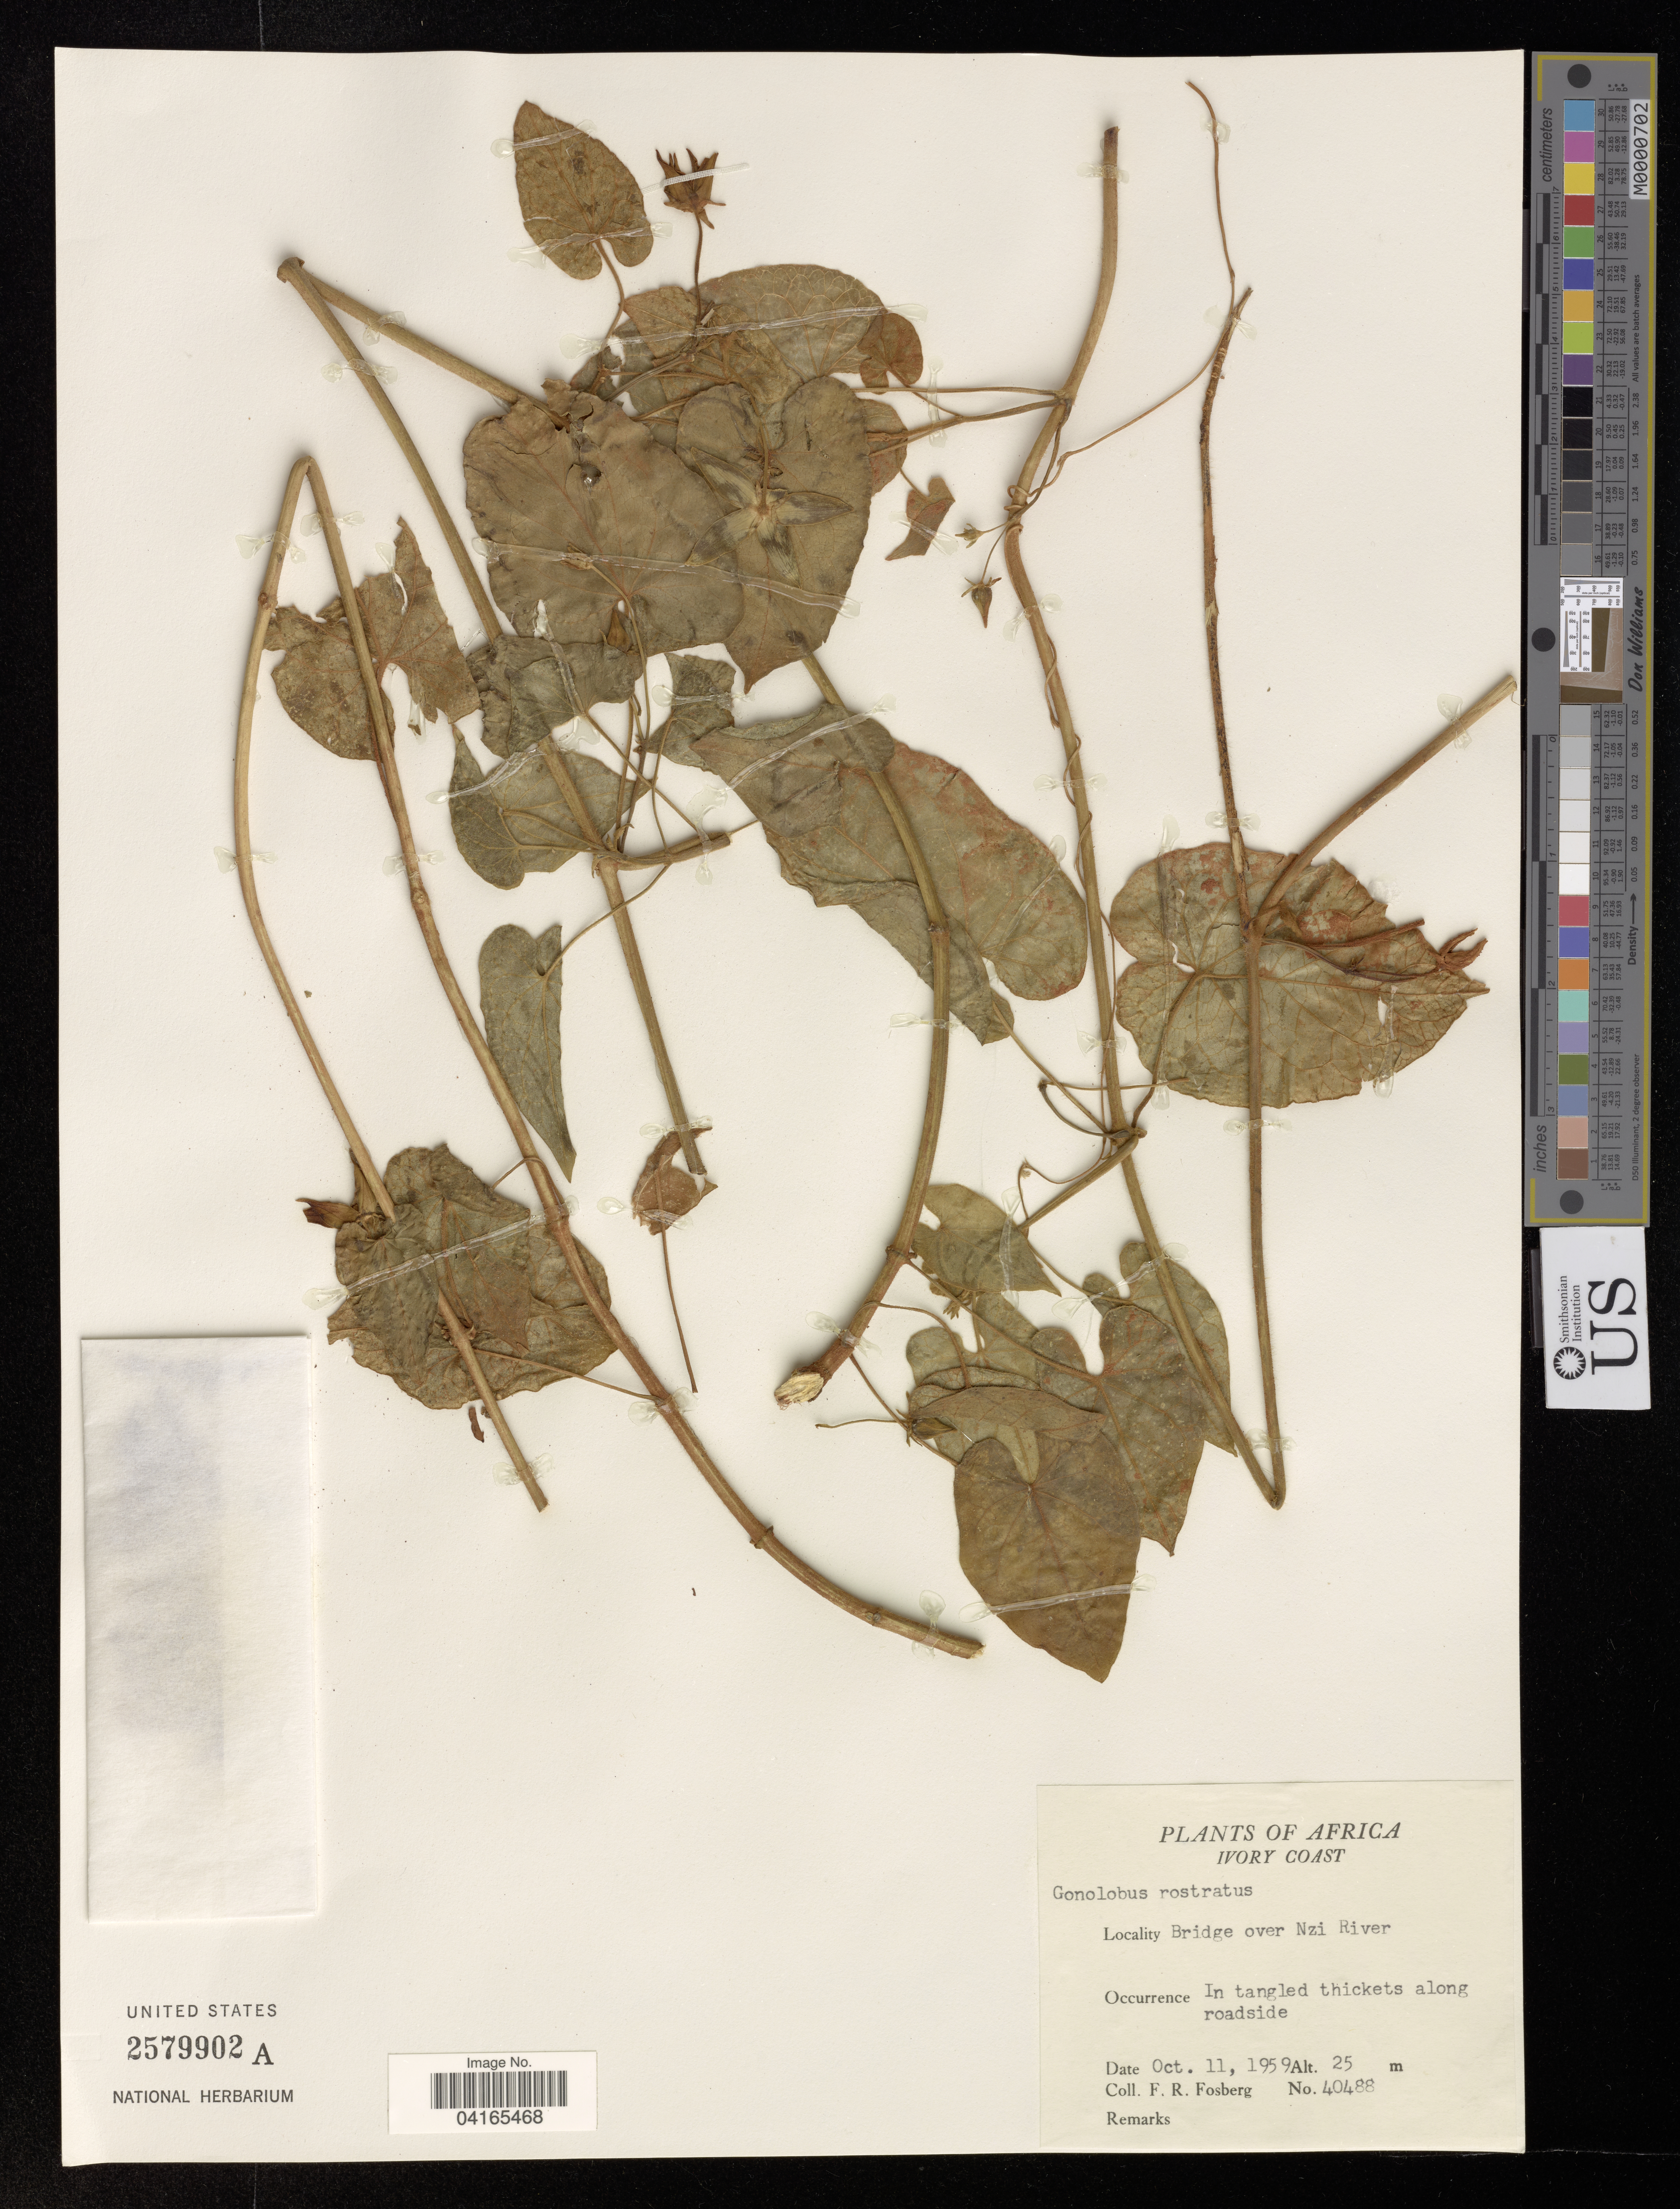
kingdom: Plantae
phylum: Tracheophyta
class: Magnoliopsida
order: Gentianales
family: Apocynaceae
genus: Gonolobus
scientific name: Gonolobus rostratus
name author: (Vahl) Schult.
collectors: F. R. Fosberg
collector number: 40488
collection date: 1959-10-11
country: Ivory Coast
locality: Bridge over Nzi River. In tangled thickets along roadside.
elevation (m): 25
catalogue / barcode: US 2579902A